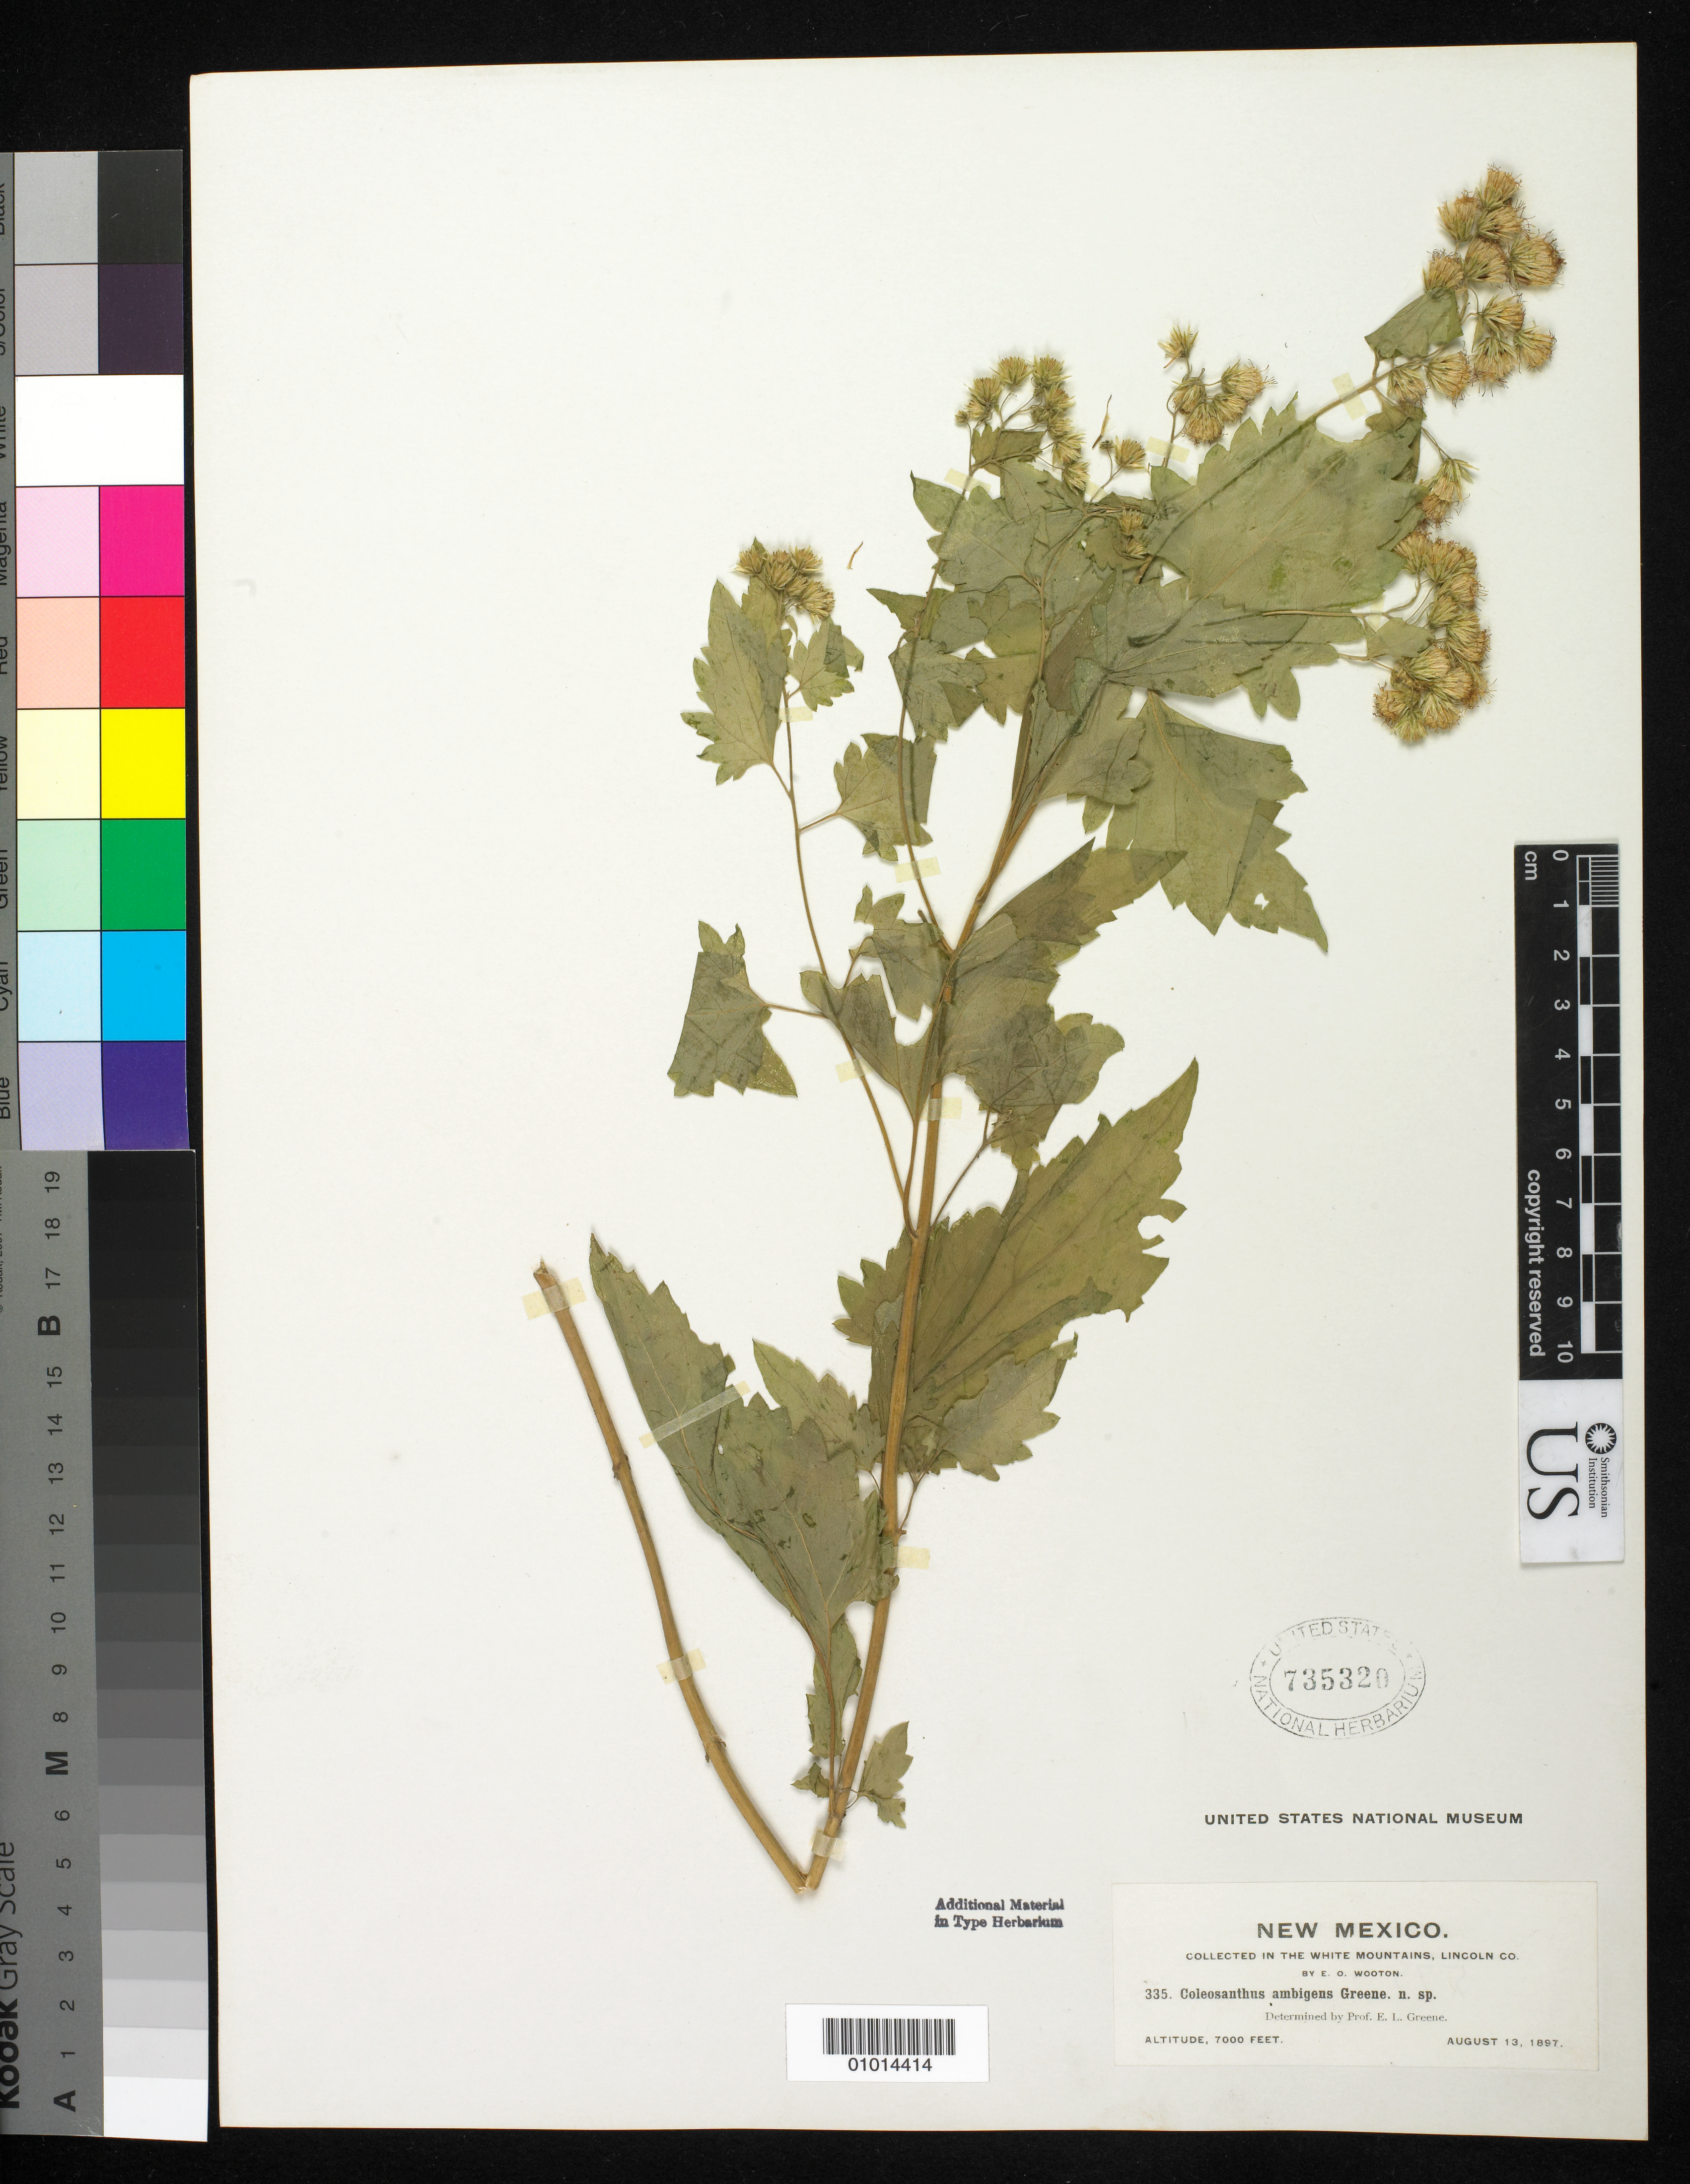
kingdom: Plantae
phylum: Tracheophyta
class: Magnoliopsida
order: Asterales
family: Asteraceae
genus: Coleosanthus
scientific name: Coleosanthus ambigens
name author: Greene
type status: Type Collection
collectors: E. O. Wooton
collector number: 335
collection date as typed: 13 Aug 1897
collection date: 1897-08-13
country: United States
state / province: New Mexico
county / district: Lincoln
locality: White Mountains.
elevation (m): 2134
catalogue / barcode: US 735320